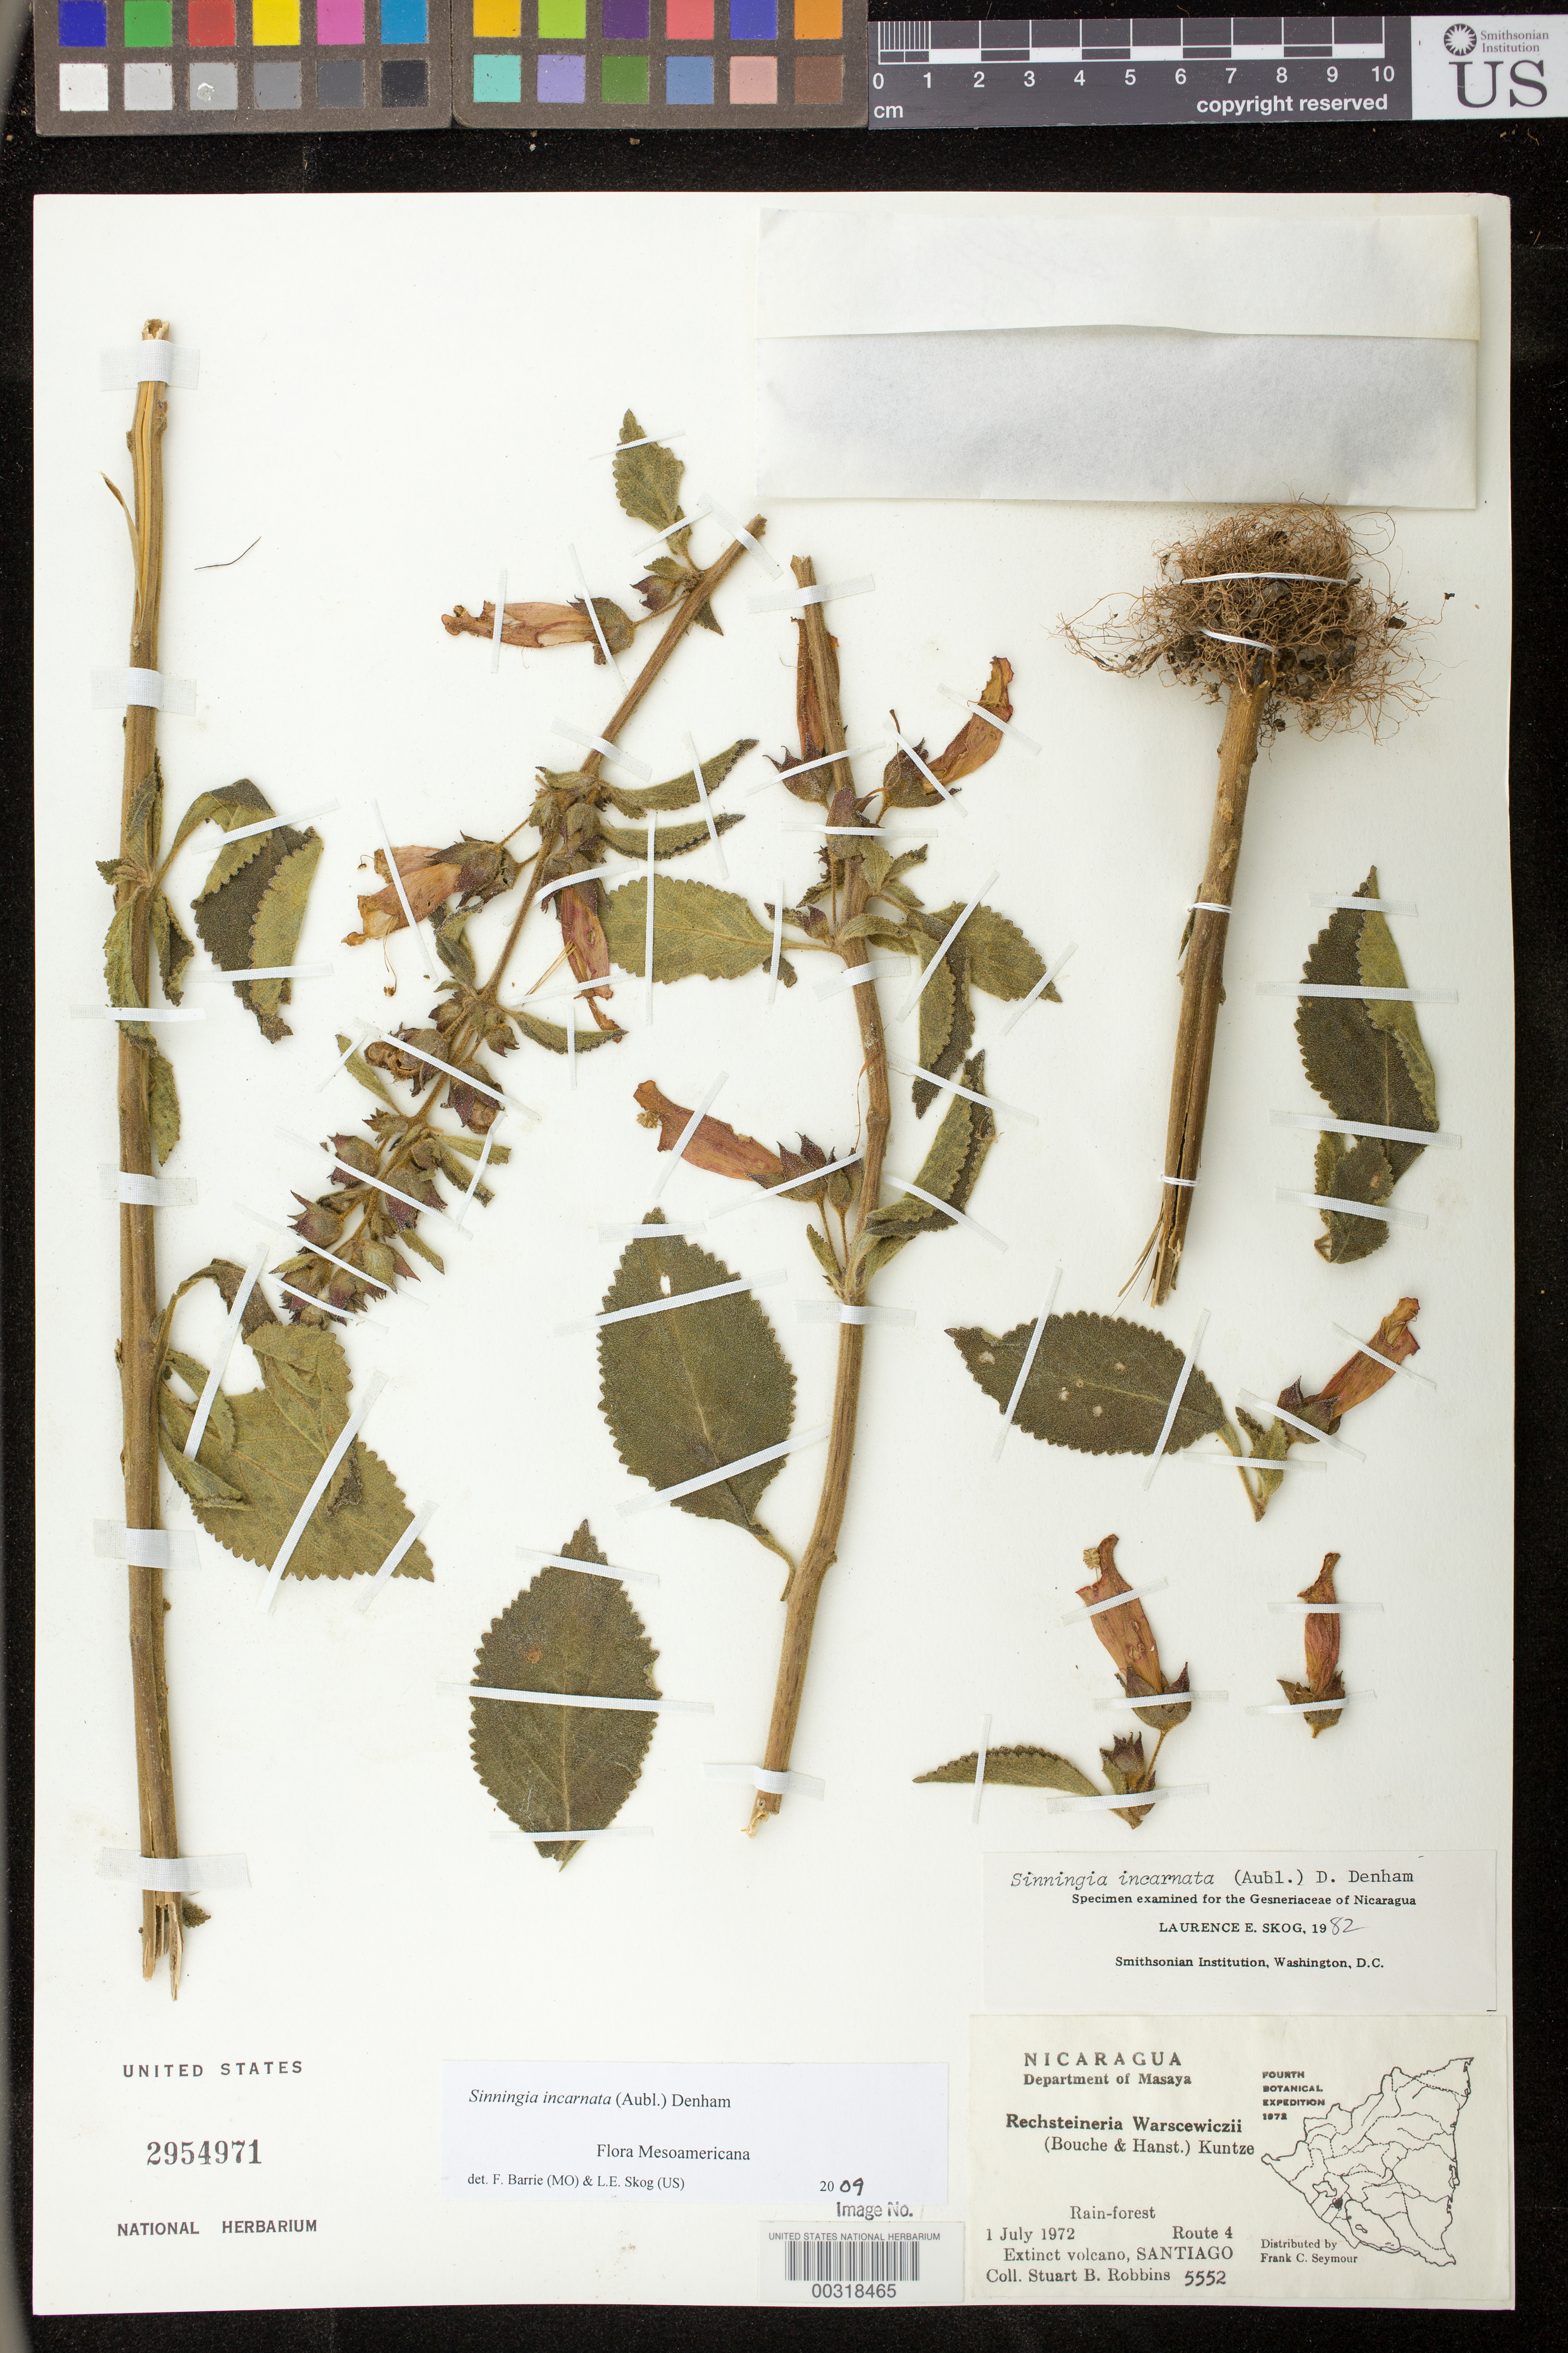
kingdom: Plantae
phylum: Tracheophyta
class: Magnoliopsida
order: Lamiales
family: Gesneriaceae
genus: Sinningia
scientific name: Sinningia incarnata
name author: (Aubl.) D.L. Denham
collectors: S. B. Robbins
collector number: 5552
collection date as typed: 01 Jul 1972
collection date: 1972-07-01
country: Nicaragua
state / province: Masaya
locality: Route 4, extinct volcano, Santiago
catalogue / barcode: US 2954971